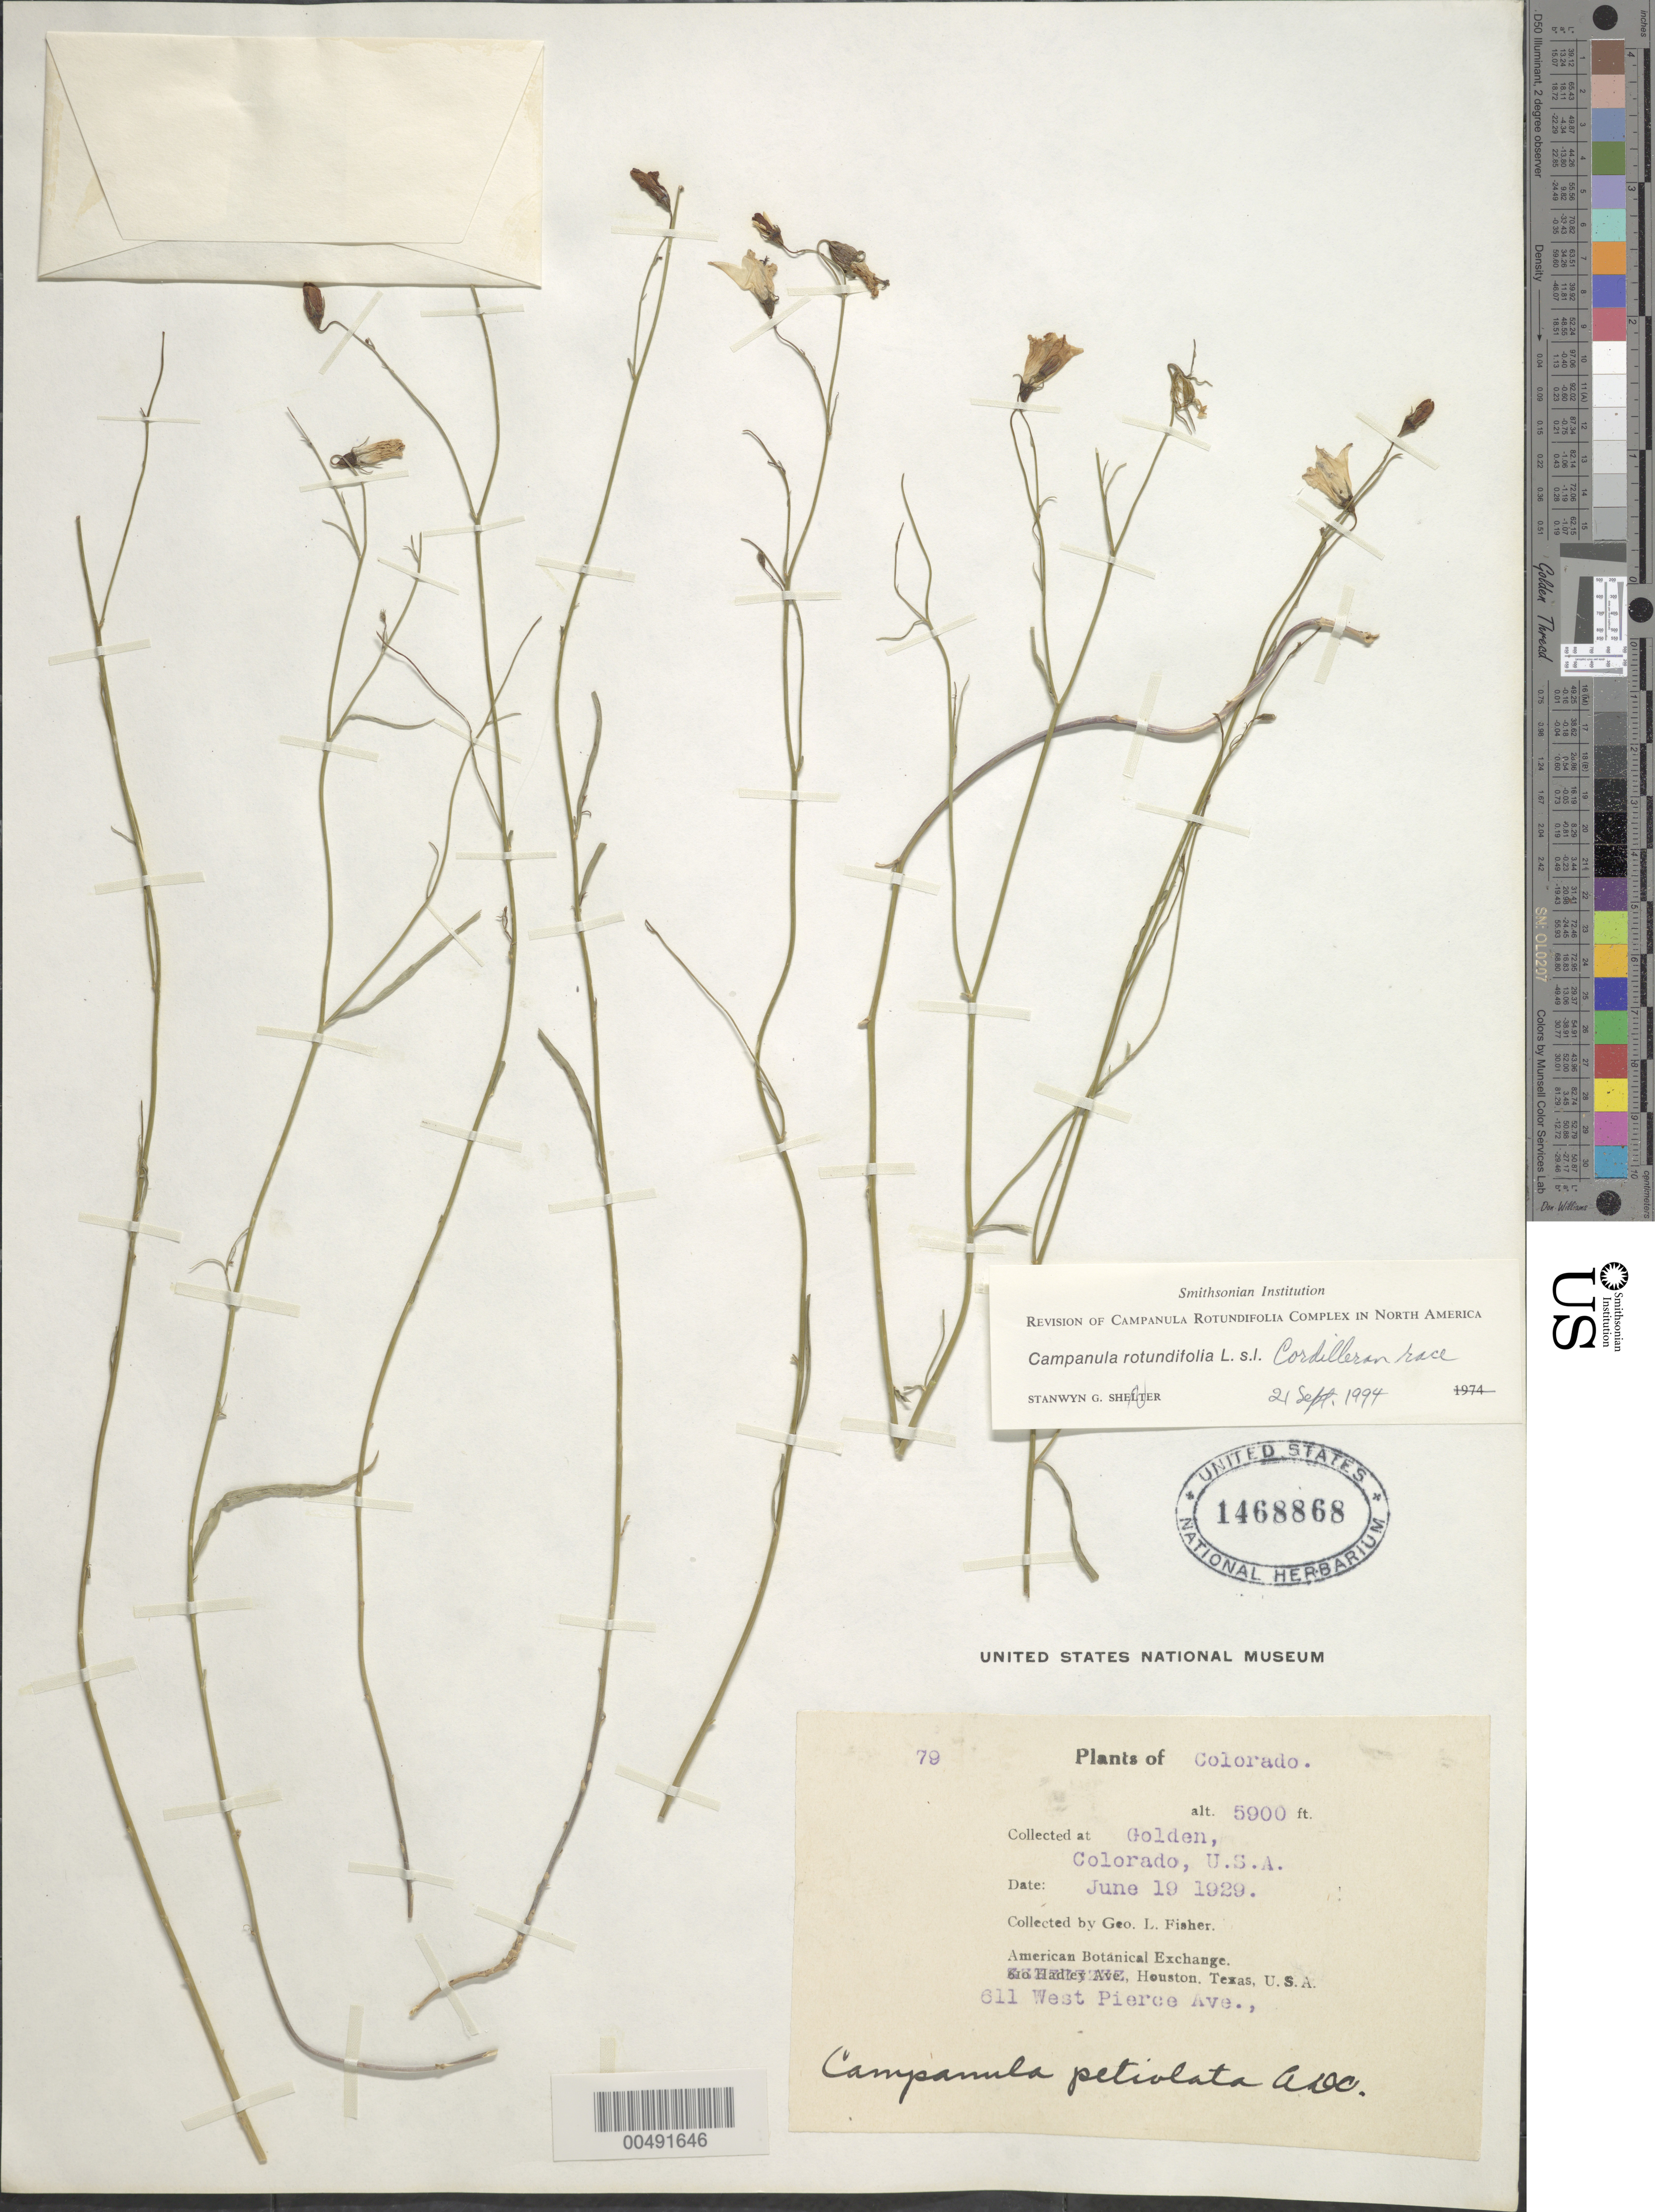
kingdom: Plantae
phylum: Tracheophyta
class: Magnoliopsida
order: Asterales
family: Campanulaceae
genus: Campanula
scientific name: Campanula rotundifolia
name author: L.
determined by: Shetler, Stanwyn G., (US), NMNH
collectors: G. L. Fisher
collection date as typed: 19 Jun 1929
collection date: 1929-06-19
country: United States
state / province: Colorado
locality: Golden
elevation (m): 1798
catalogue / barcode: US 1468868